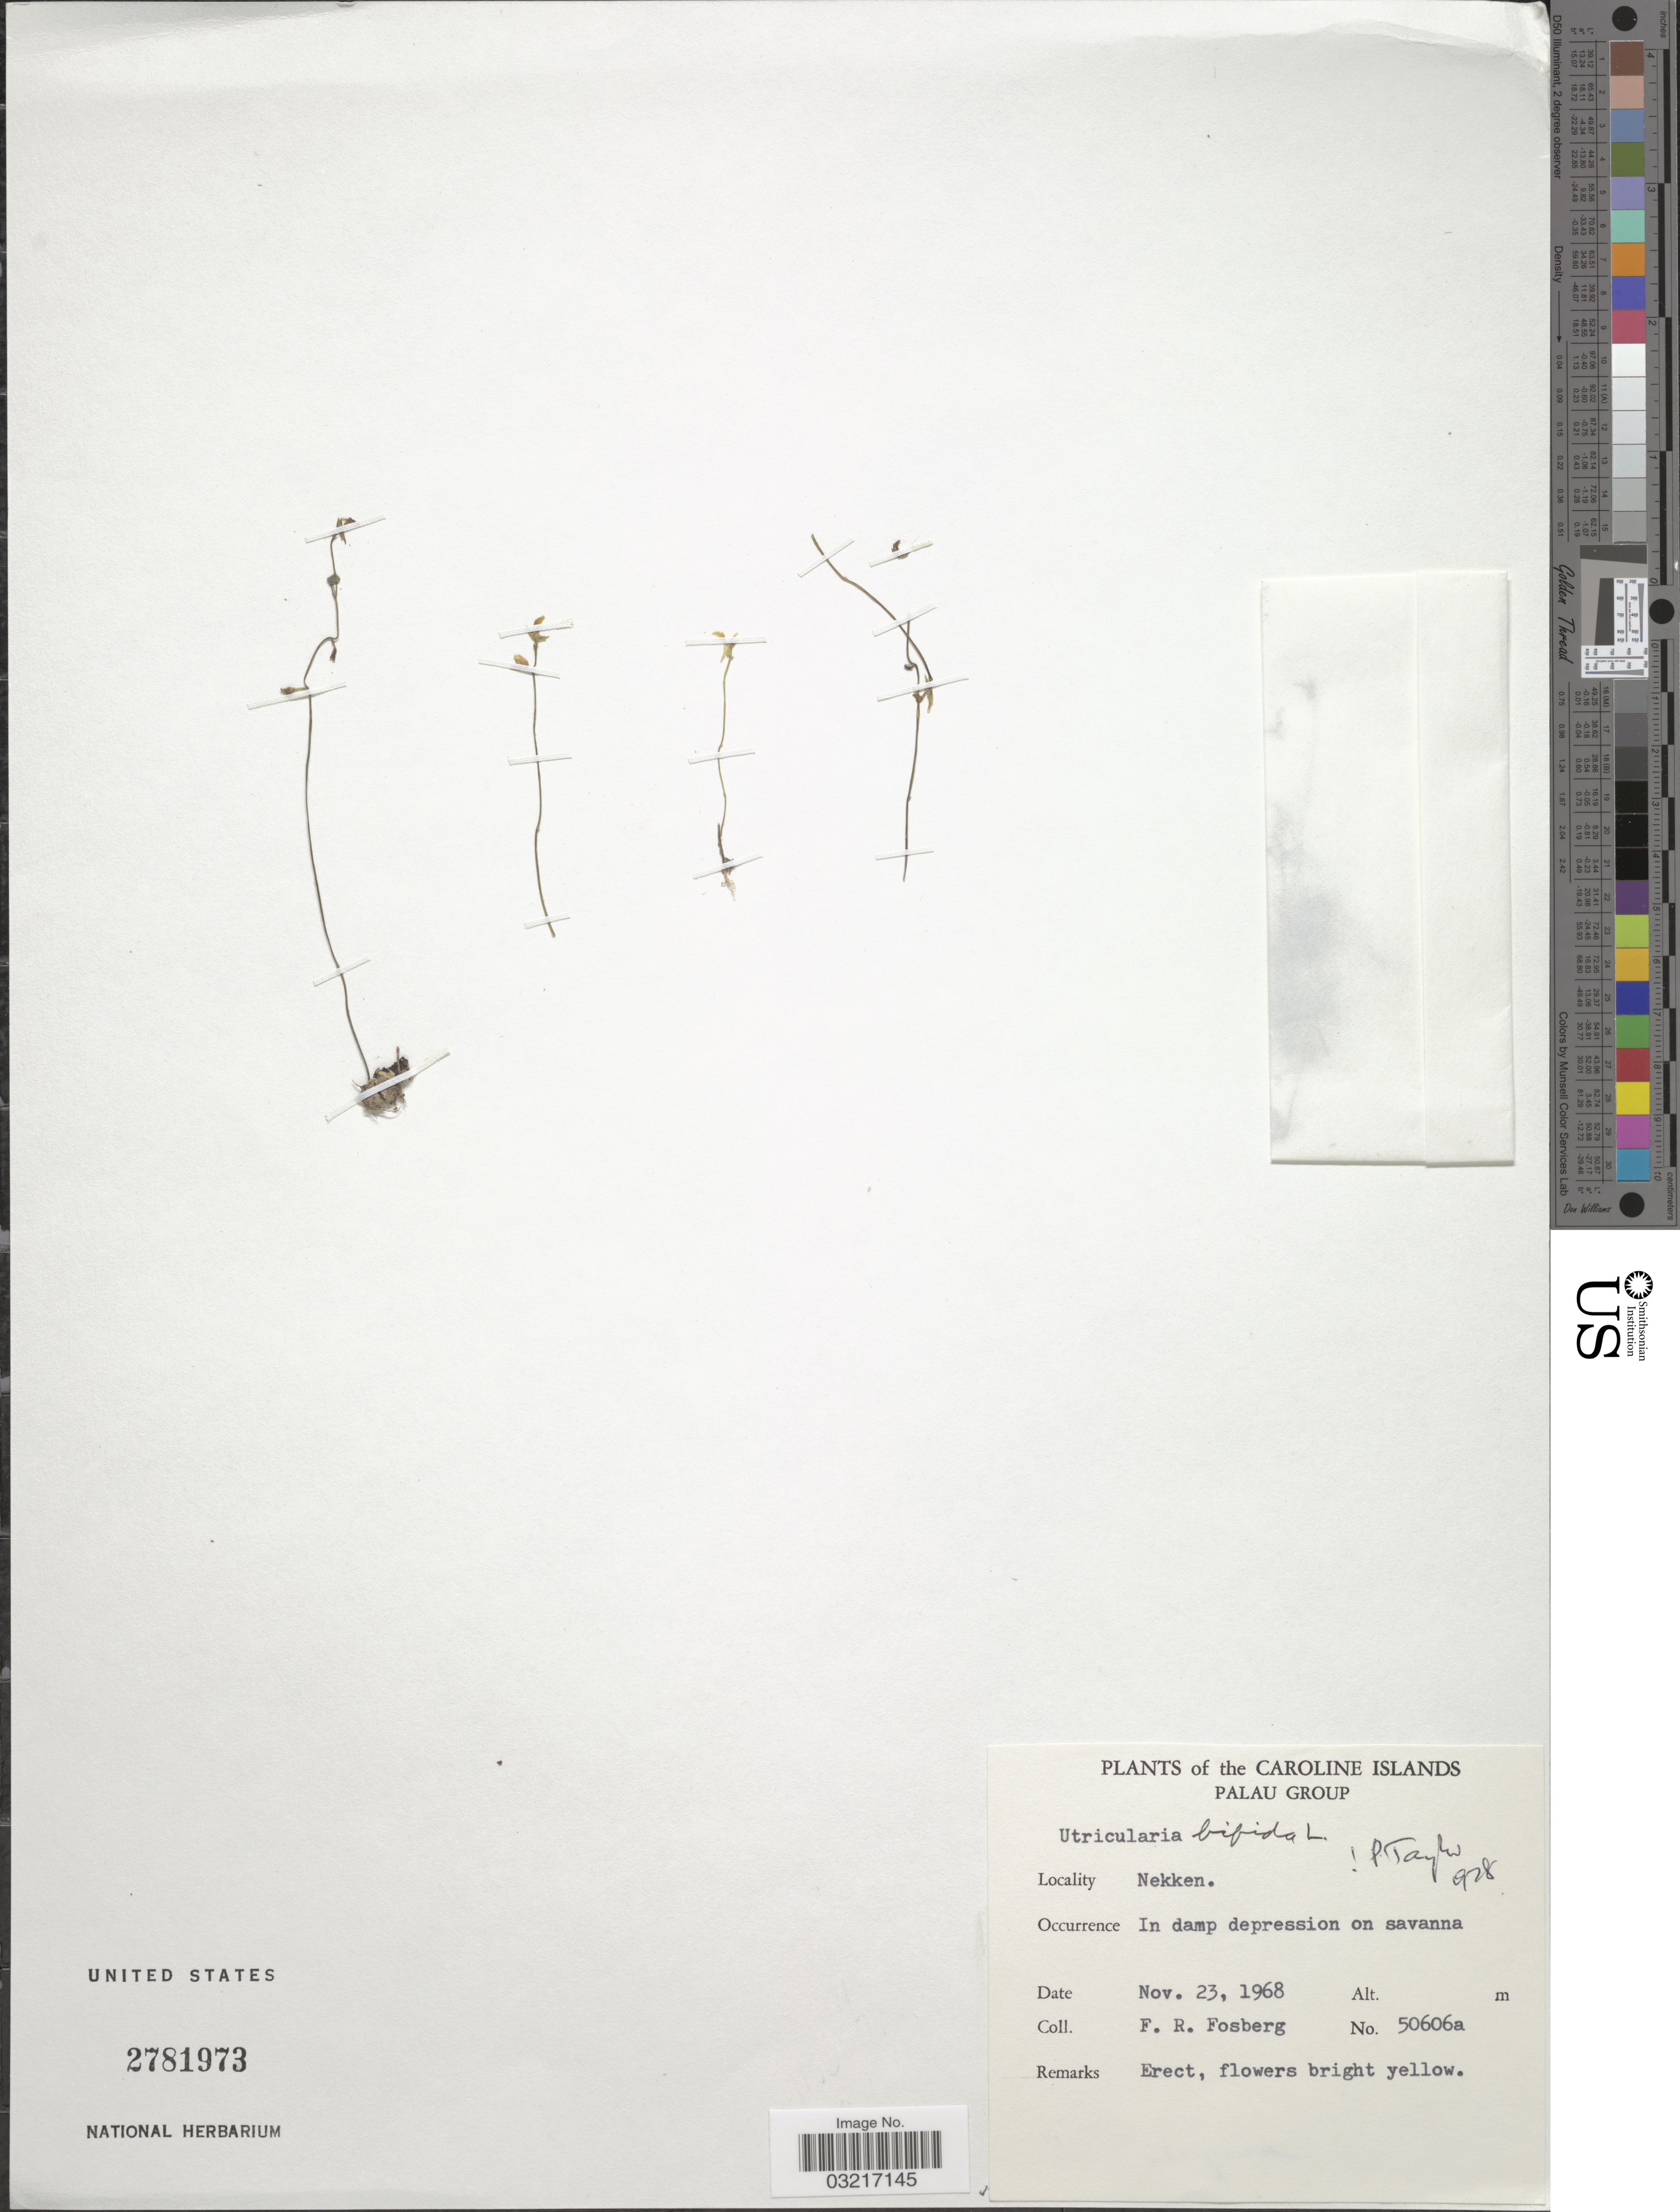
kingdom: Plantae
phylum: Tracheophyta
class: Magnoliopsida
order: Lamiales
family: Lentibulariaceae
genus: Utricularia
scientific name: Utricularia bifida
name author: L.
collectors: F. R. Fosberg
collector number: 50606a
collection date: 1968-11-23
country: Palau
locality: The Caroline Islands. Palau Group. Nekken.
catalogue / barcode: US 2781973